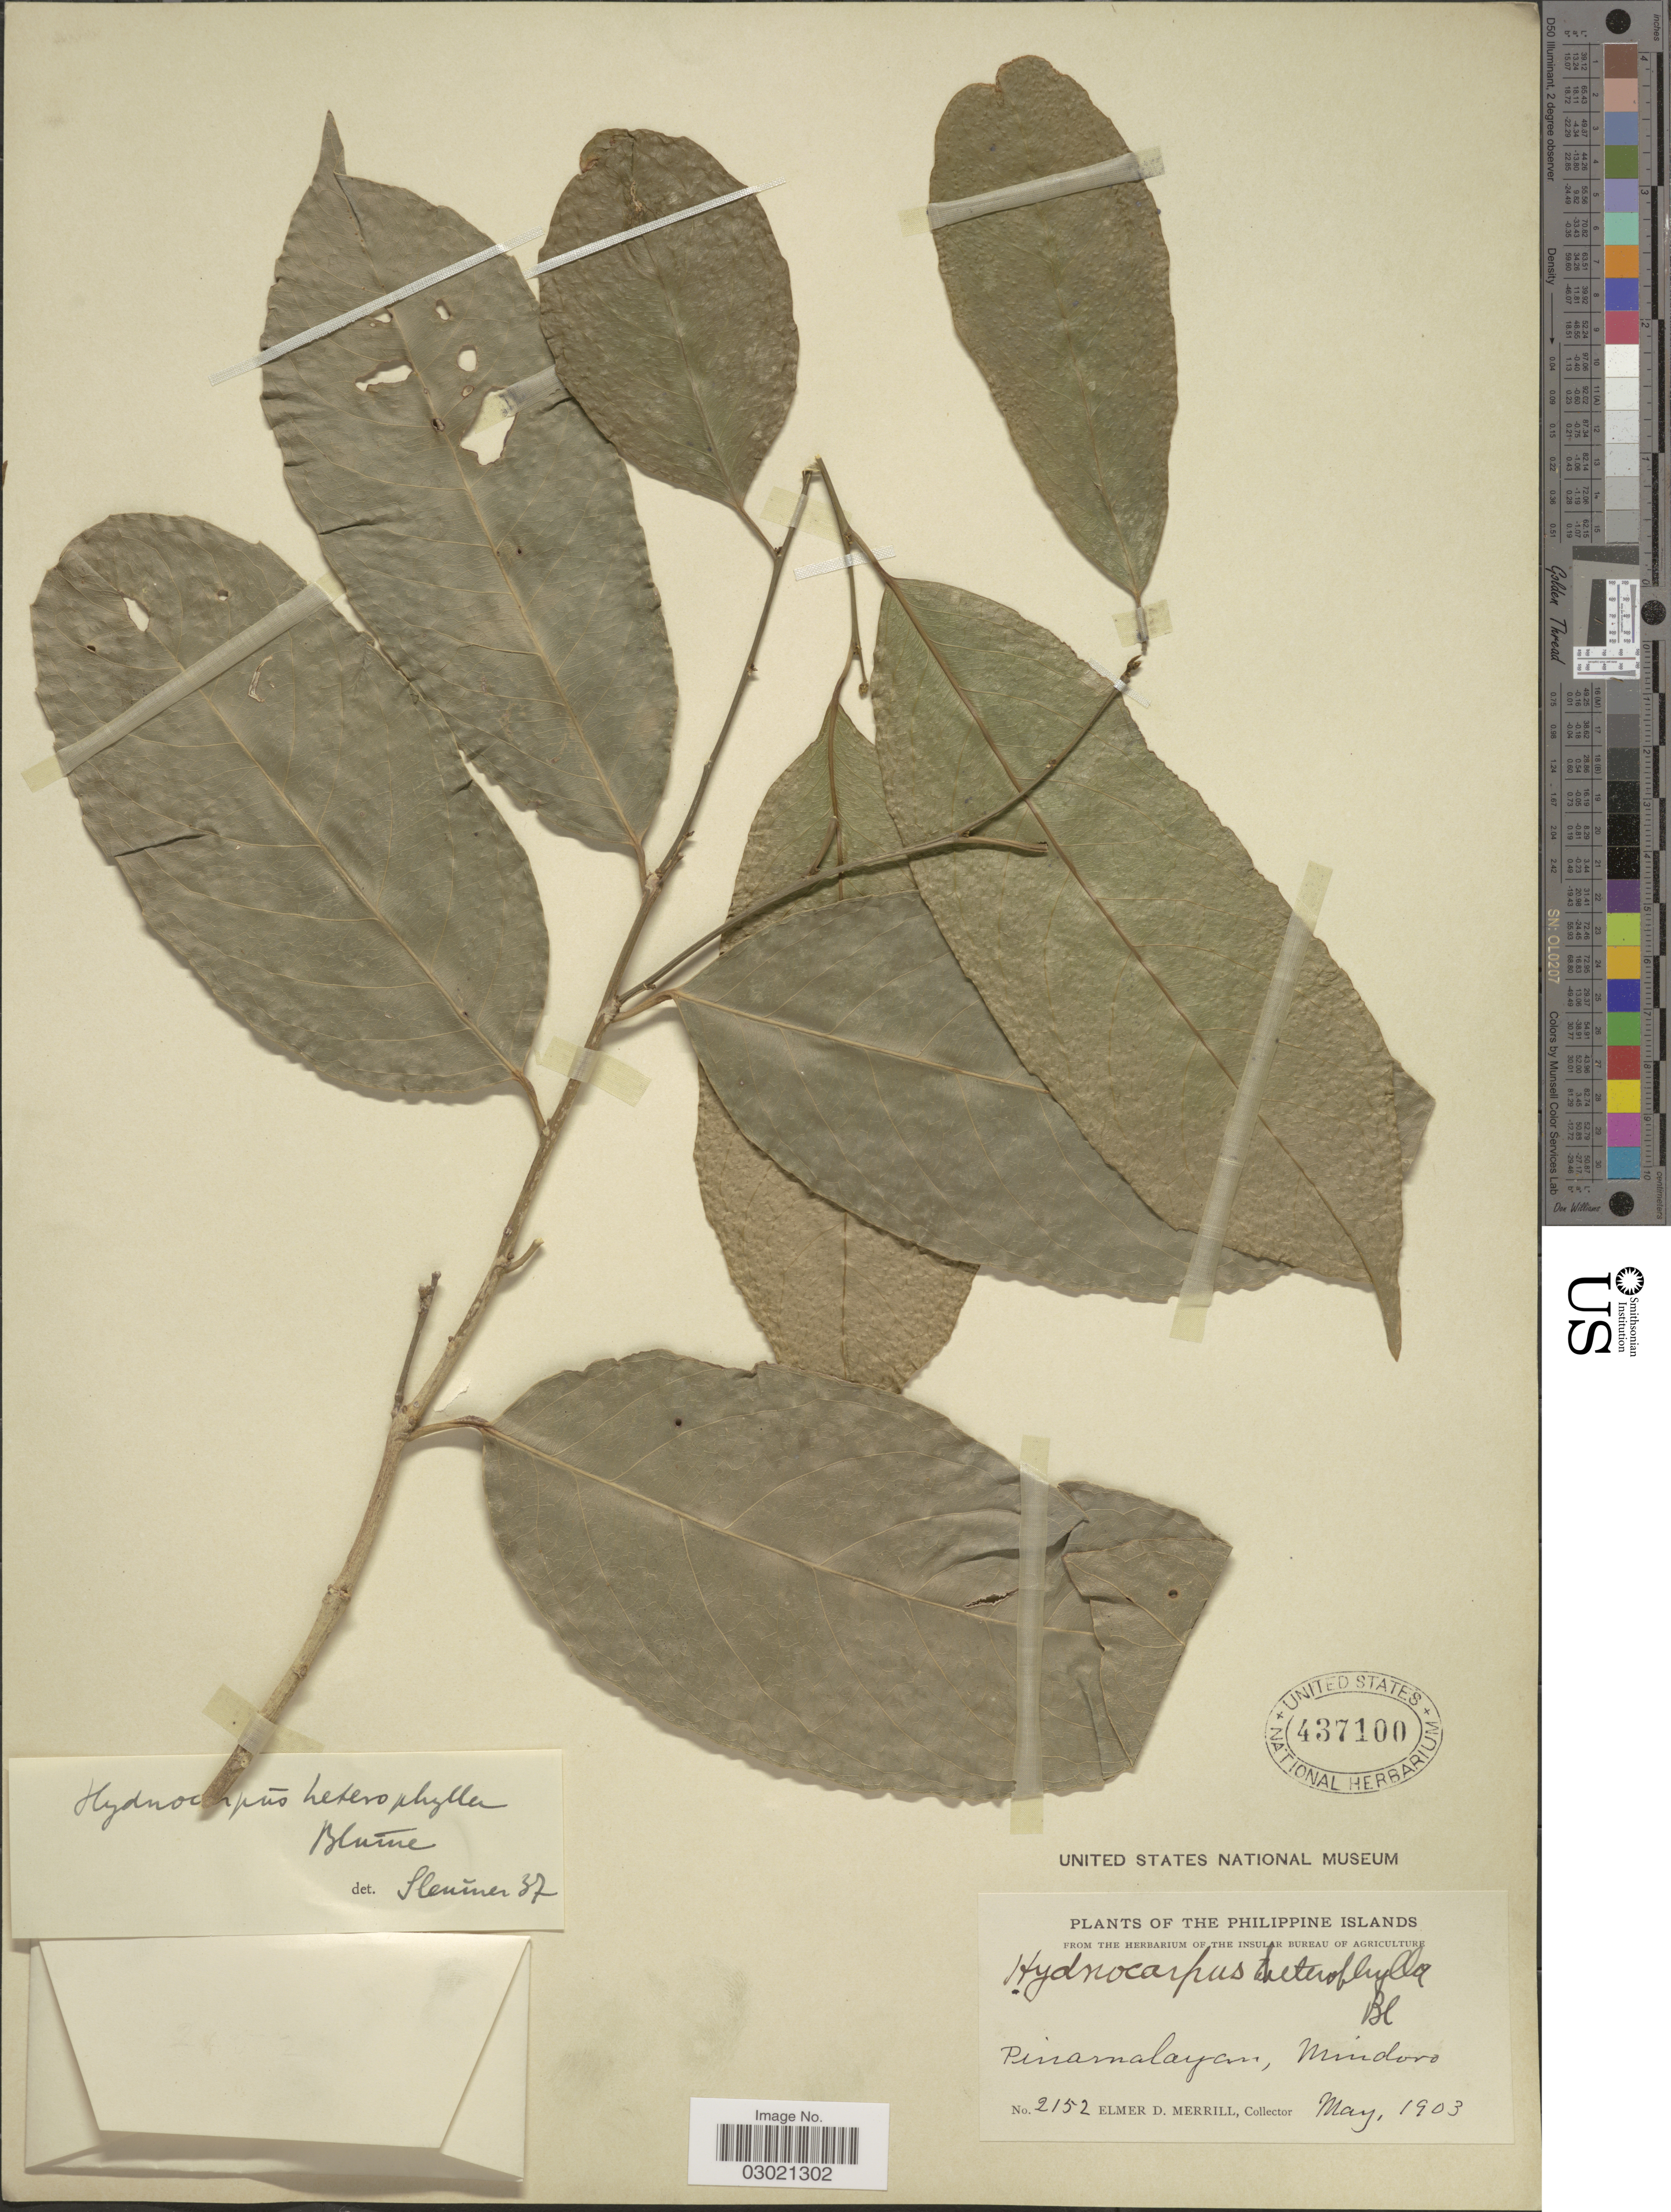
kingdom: Plantae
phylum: Tracheophyta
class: Magnoliopsida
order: Malpighiales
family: Achariaceae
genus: Hydnocarpus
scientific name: Hydnocarpus heterophyllus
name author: Blume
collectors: E. D. Merrill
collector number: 2152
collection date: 1903-05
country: Philippines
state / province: Mimaropa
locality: Pinarnalayan, Mindoro.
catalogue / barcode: US 437100